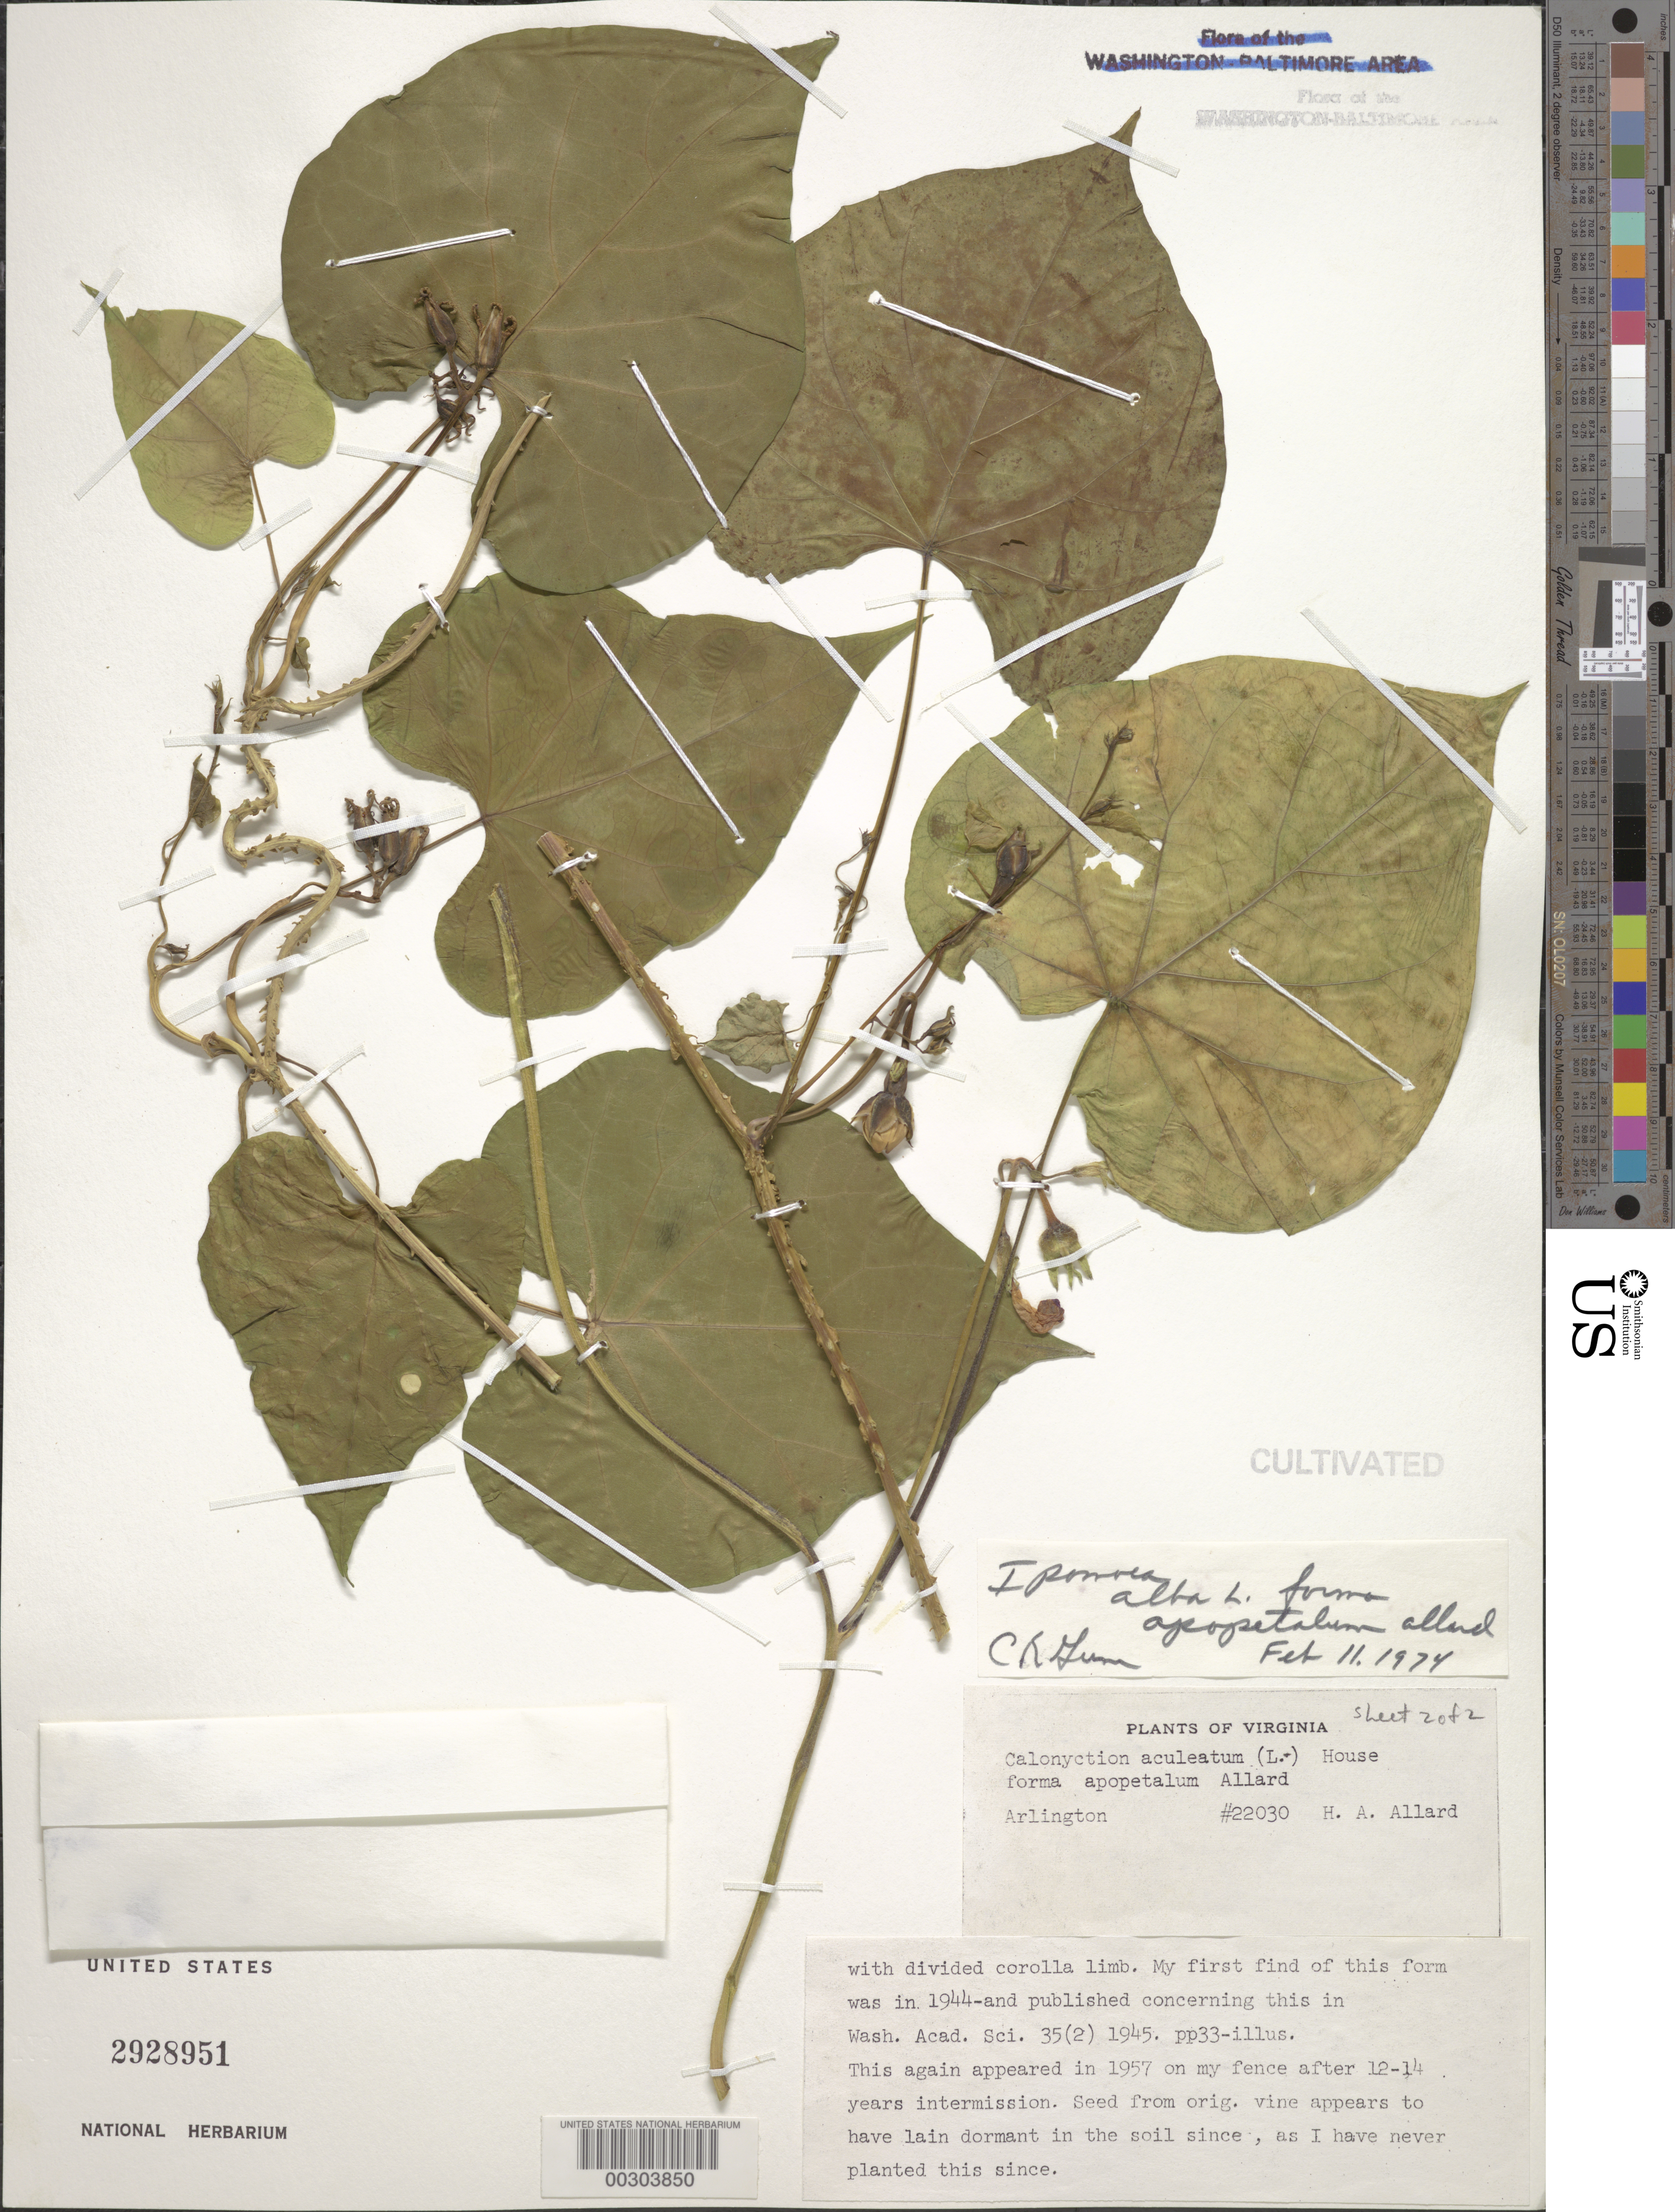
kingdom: Plantae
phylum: Tracheophyta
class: Magnoliopsida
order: Solanales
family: Convolvulaceae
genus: Ipomoea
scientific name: Ipomoea alba f. apopetalum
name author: H.A. Allard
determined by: Gunn, C. R.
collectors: H. A. Allard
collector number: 22030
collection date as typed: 1957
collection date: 1957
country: United States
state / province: Virginia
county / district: Arlington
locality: Arlington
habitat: On fence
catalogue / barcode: US 2928951